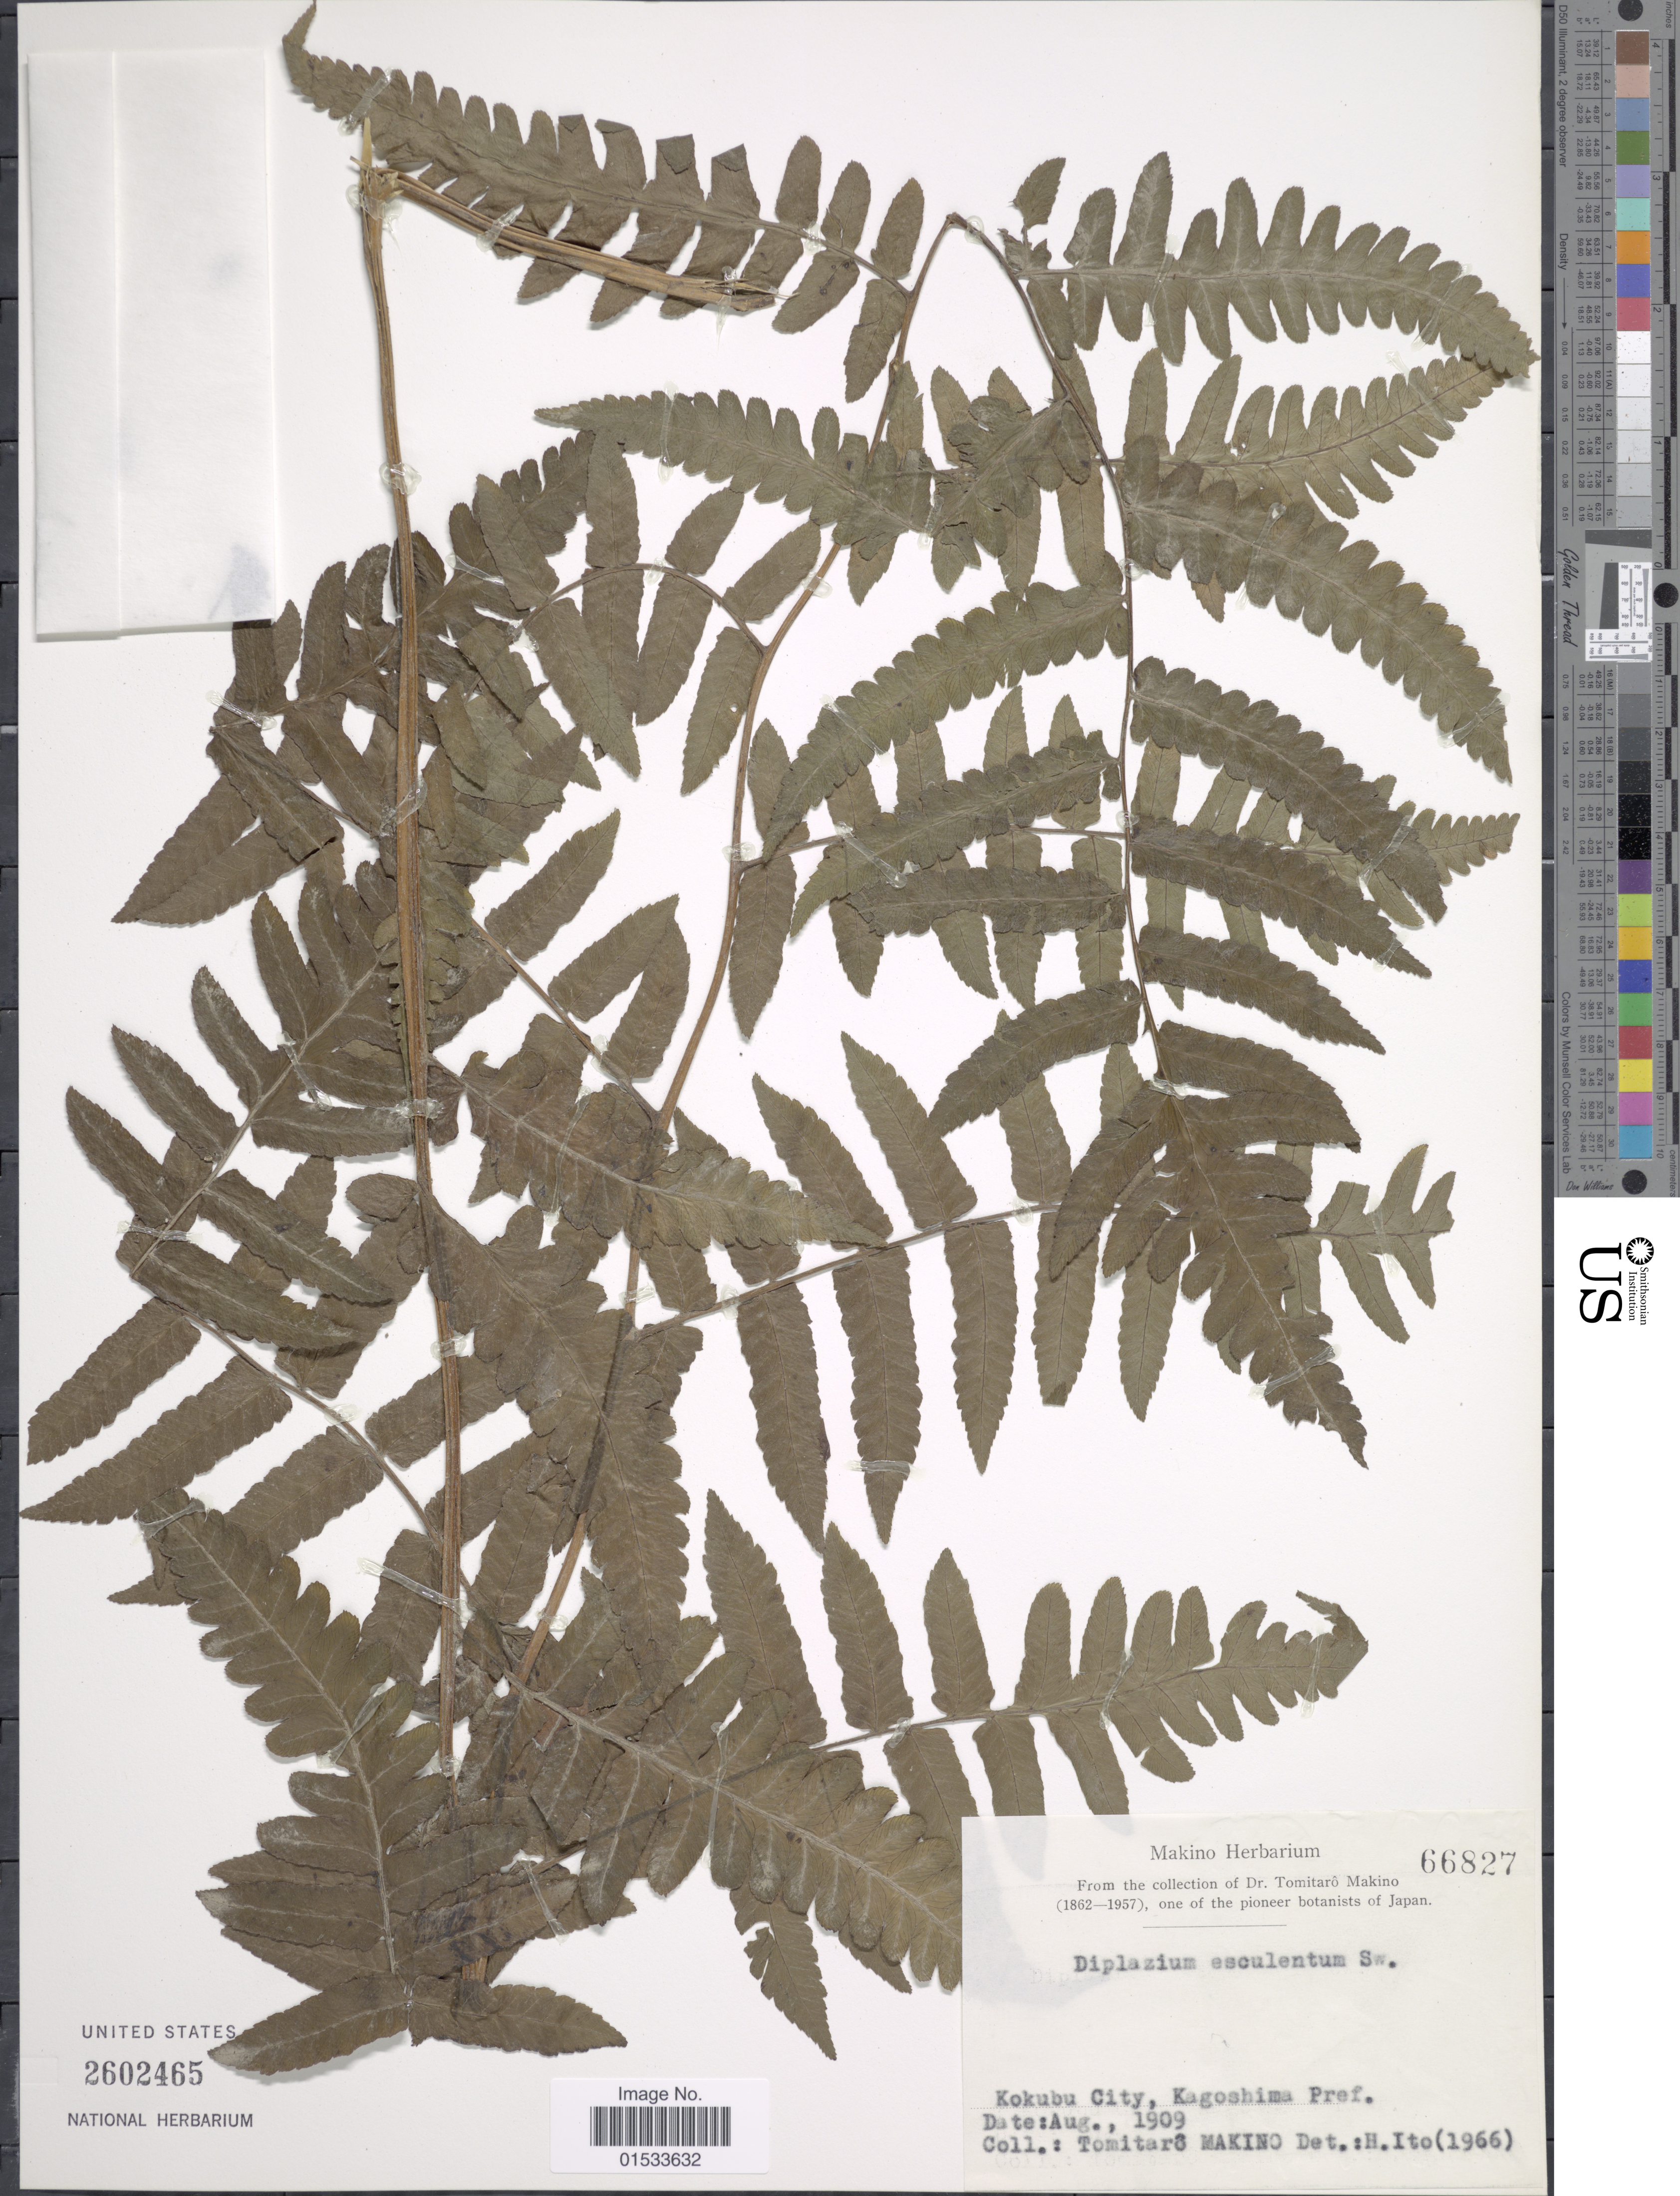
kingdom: Plantae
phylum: Tracheophyta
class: Polypodiopsida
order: Polypodiales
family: Athyriaceae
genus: Diplazium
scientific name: Diplazium esculentum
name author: (Retz.) Sw.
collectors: T. Makino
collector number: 66827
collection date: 1909-08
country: Japan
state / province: Kagosima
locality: Kokubu City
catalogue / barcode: US 2602465